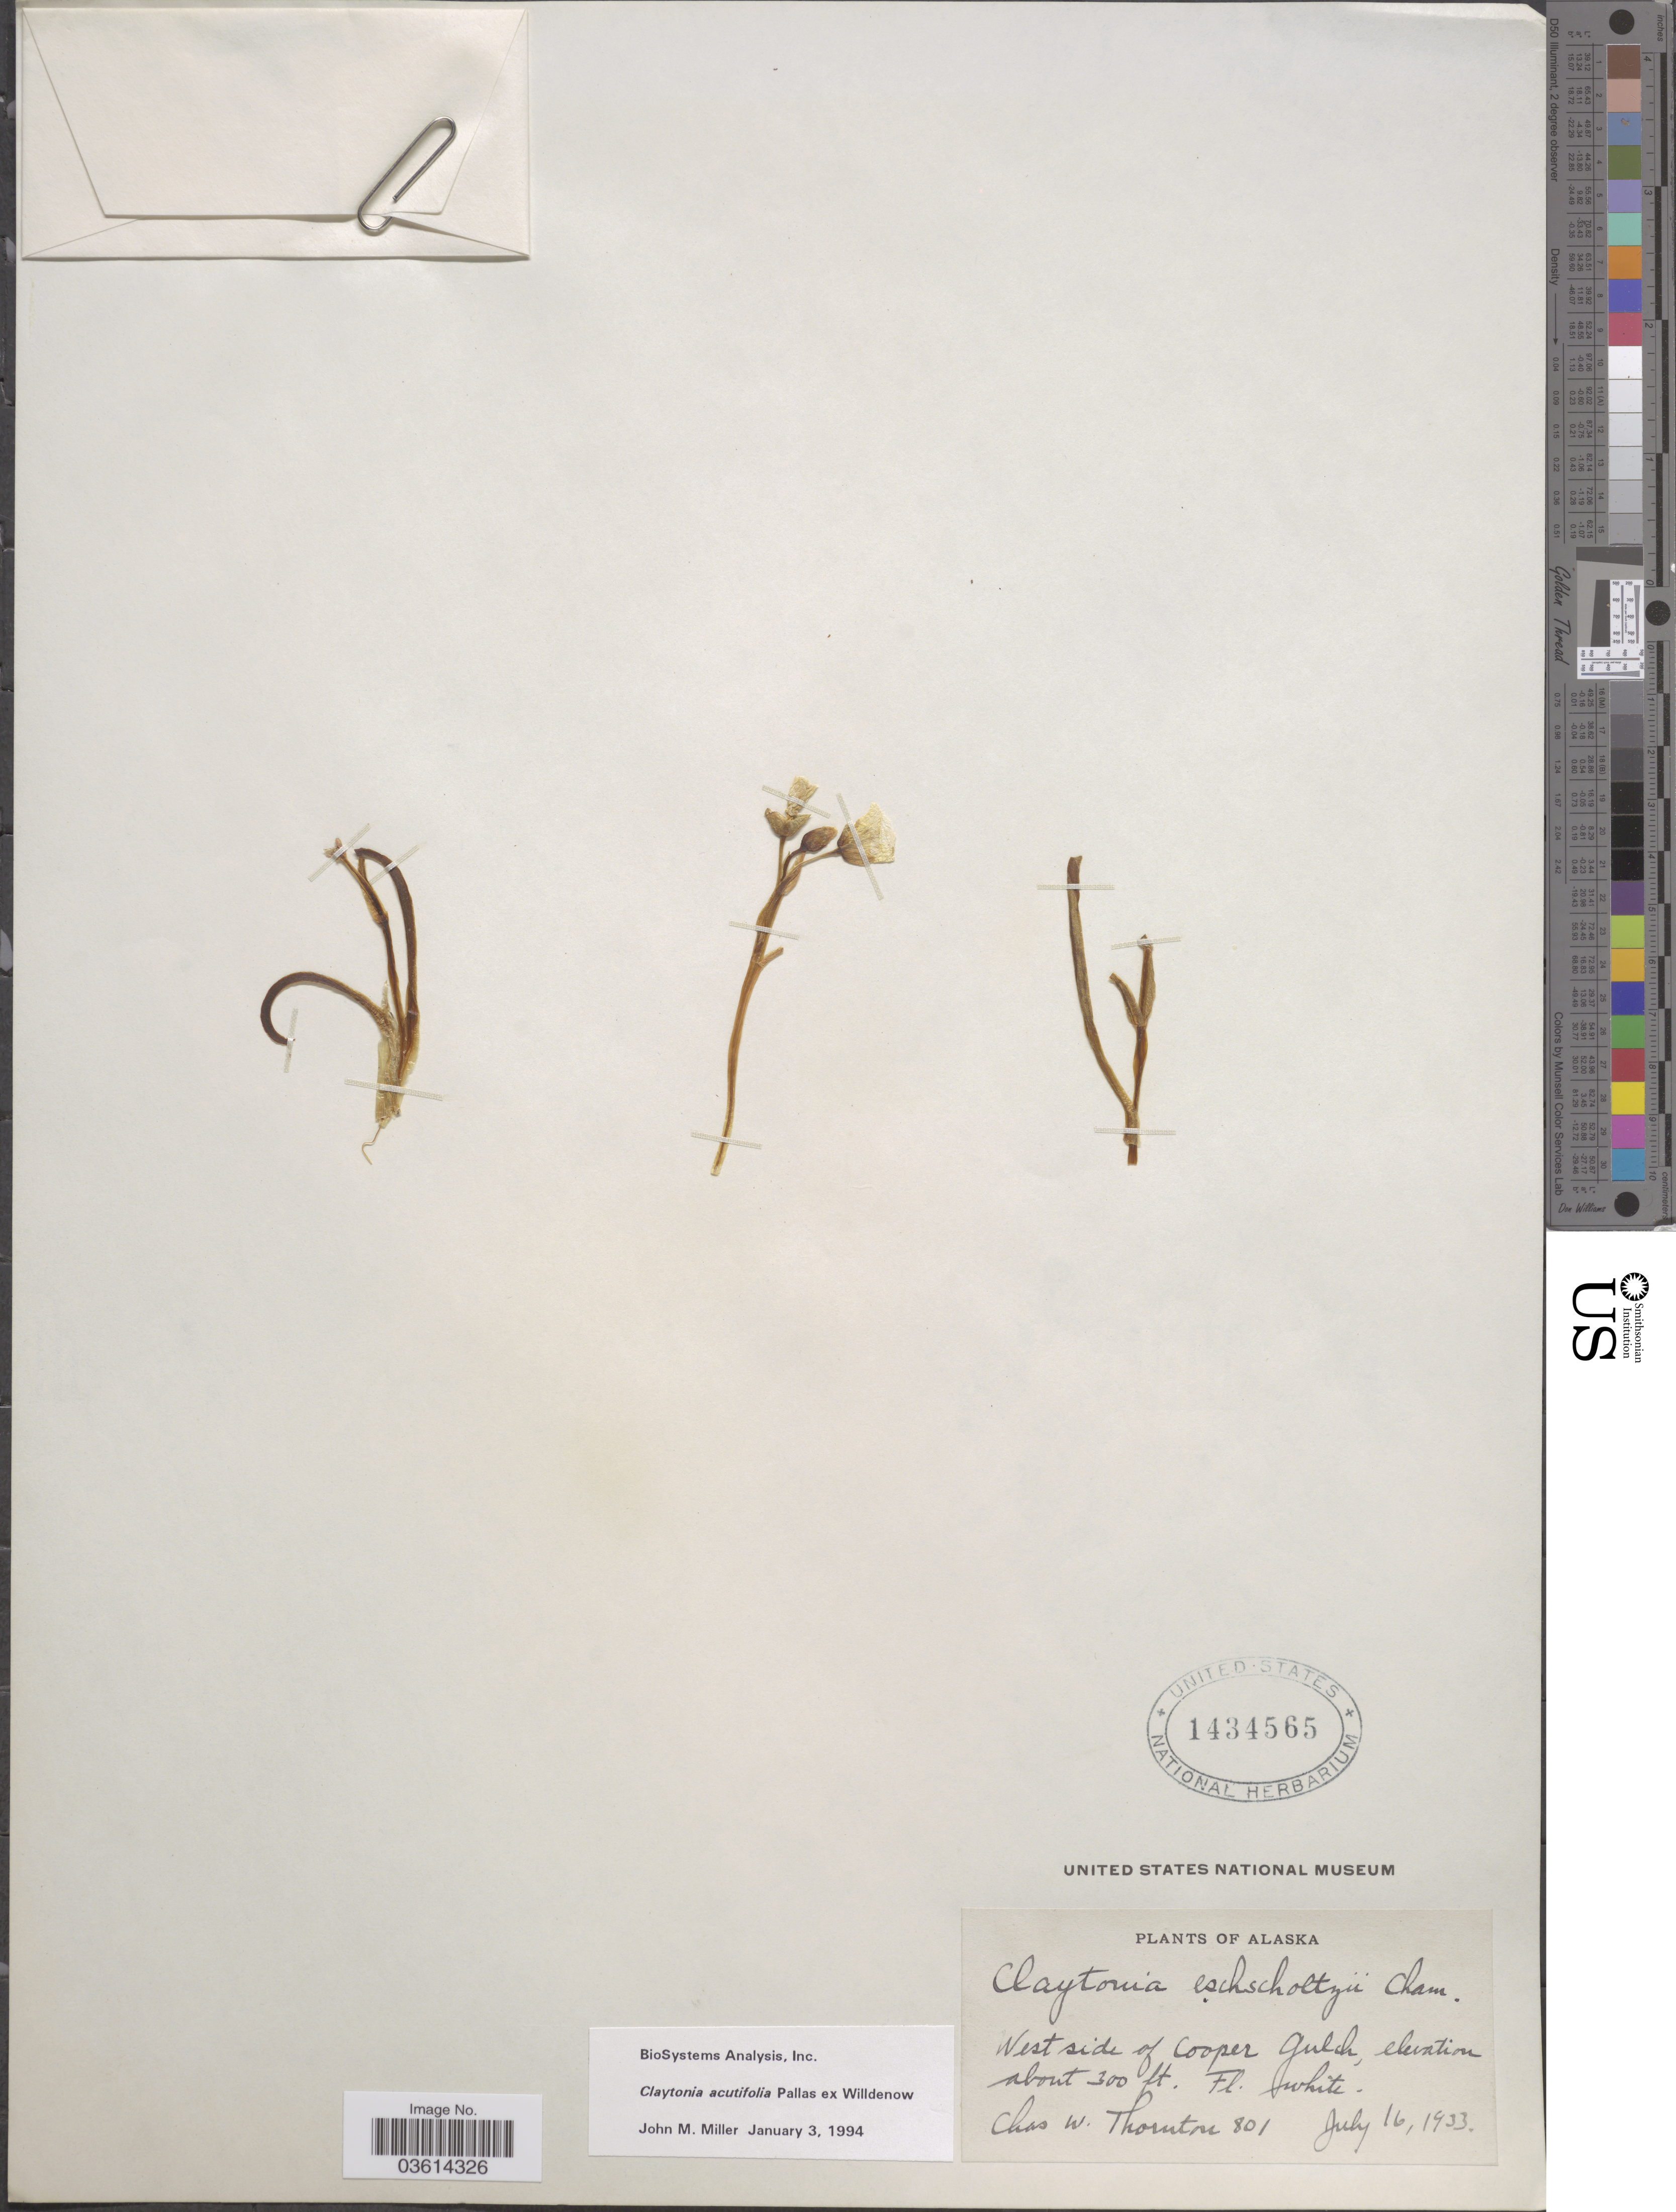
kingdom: Plantae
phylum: Tracheophyta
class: Magnoliopsida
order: Caryophyllales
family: Montiaceae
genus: Claytonia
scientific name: Claytonia acutifolia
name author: Pall. ex Willd.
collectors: C. Thornton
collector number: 801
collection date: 1933-07-16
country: United States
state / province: Alaska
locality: West side of Cooper Gulch.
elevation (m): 91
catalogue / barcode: US 1434565